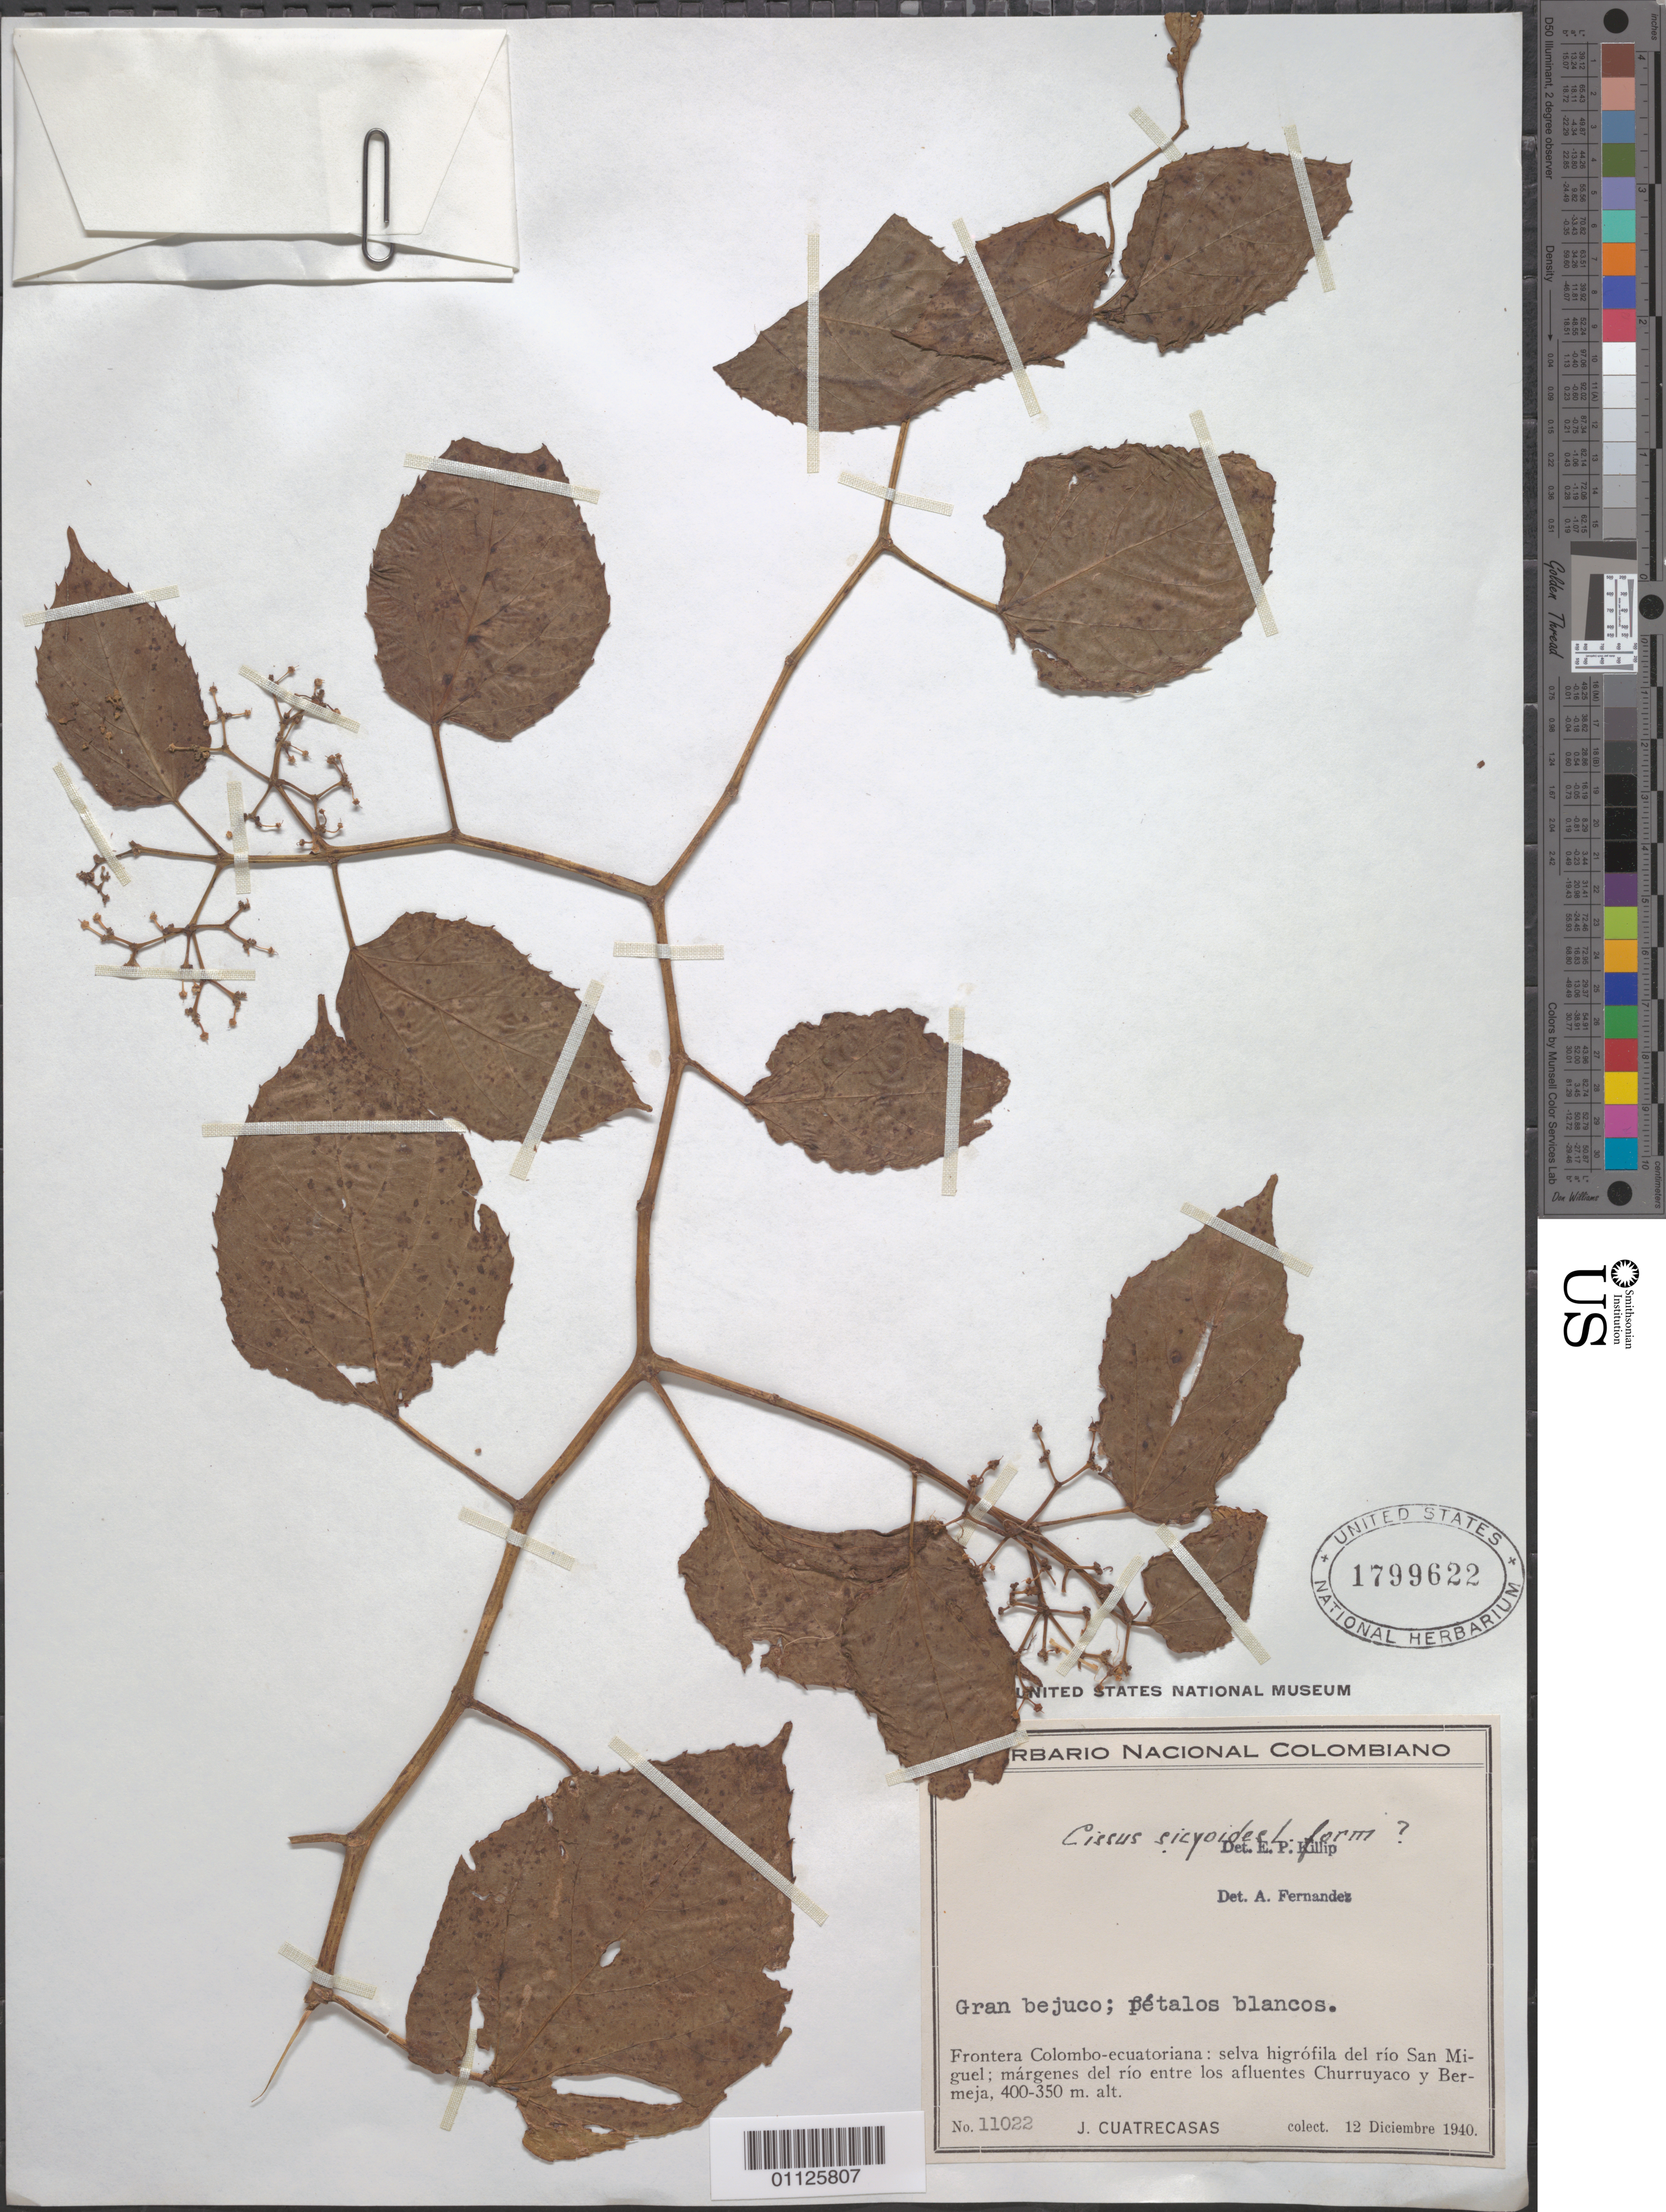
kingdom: Plantae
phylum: Tracheophyta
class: Magnoliopsida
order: Vitales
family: Vitaceae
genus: Cissus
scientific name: Cissus verticillata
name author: (L.) Nicolson & C.E. Jarvis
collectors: J. Cuatrecasas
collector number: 11022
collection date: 1940-12-12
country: Colombia / Ecuador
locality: Del Rio San Miguel; Churruyaco y Bermeja.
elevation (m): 350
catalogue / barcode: US 1799622